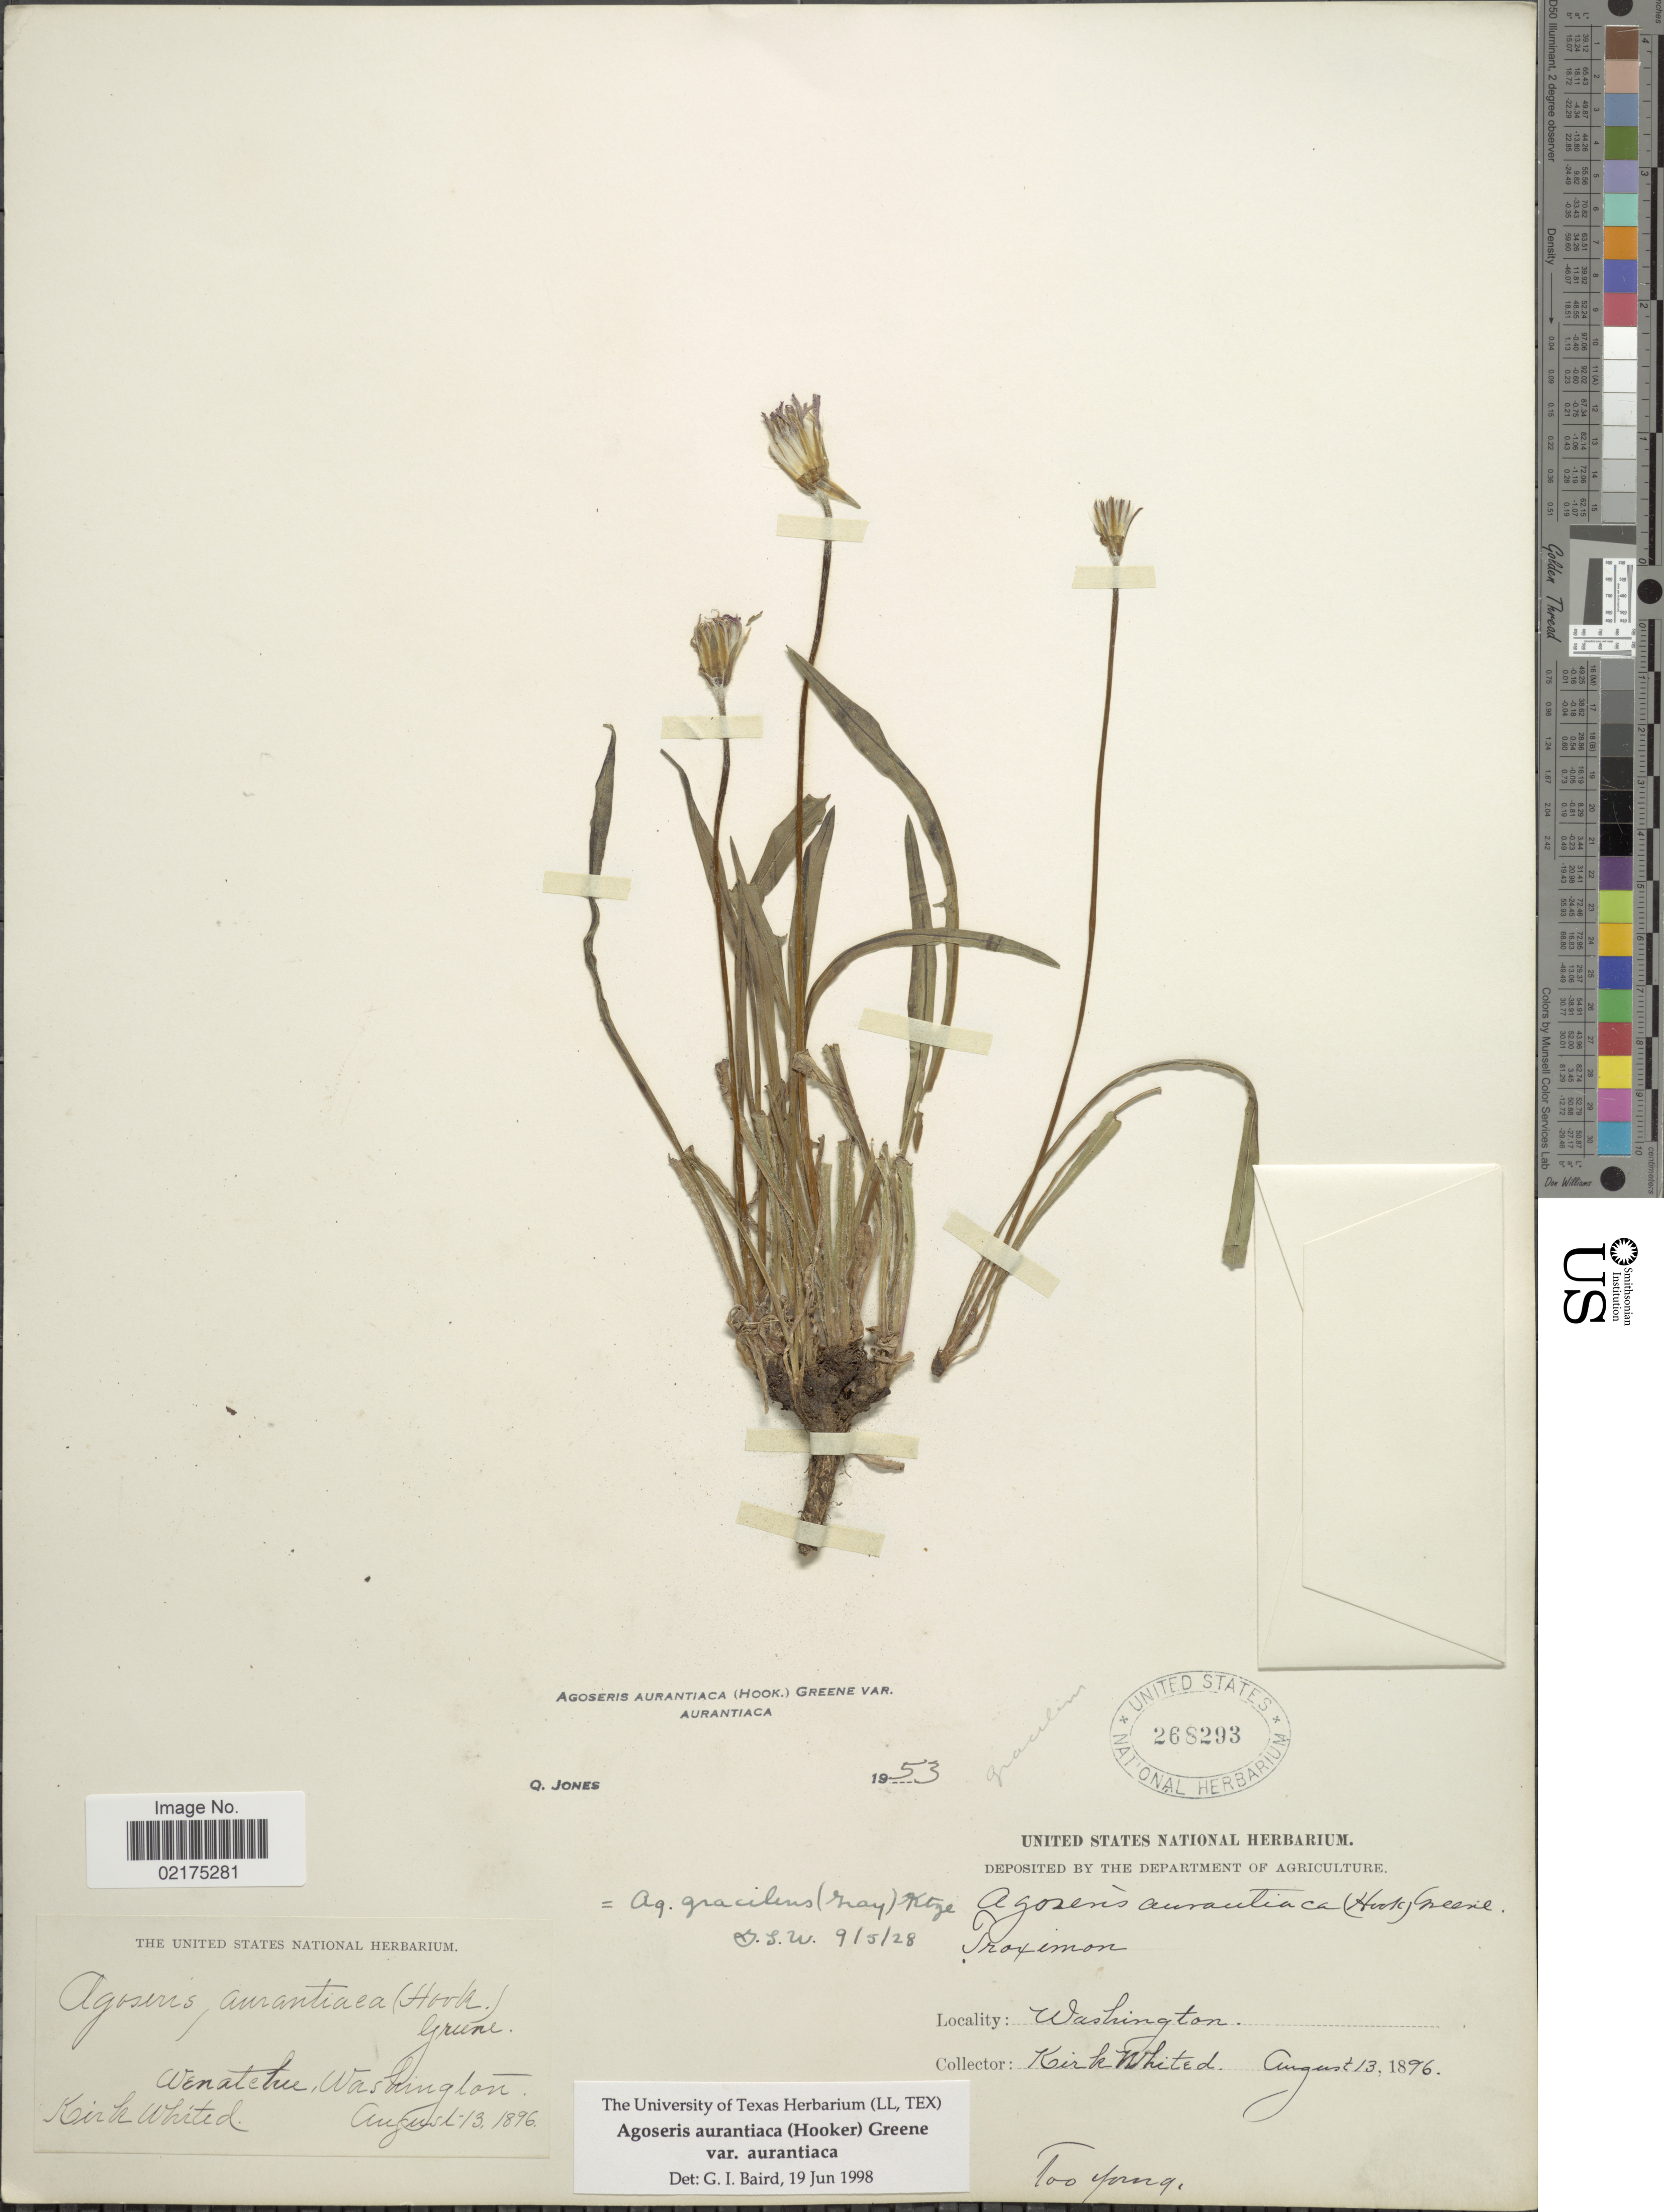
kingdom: Plantae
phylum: Tracheophyta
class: Magnoliopsida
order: Asterales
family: Asteraceae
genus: Agoseris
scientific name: Agoseris aurantiaca var. aurantiaca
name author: (Hook.) Greene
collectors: K. Whited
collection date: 1896-08-13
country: United States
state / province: Washington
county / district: Chelan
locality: Wenatchee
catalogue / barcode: US 268293